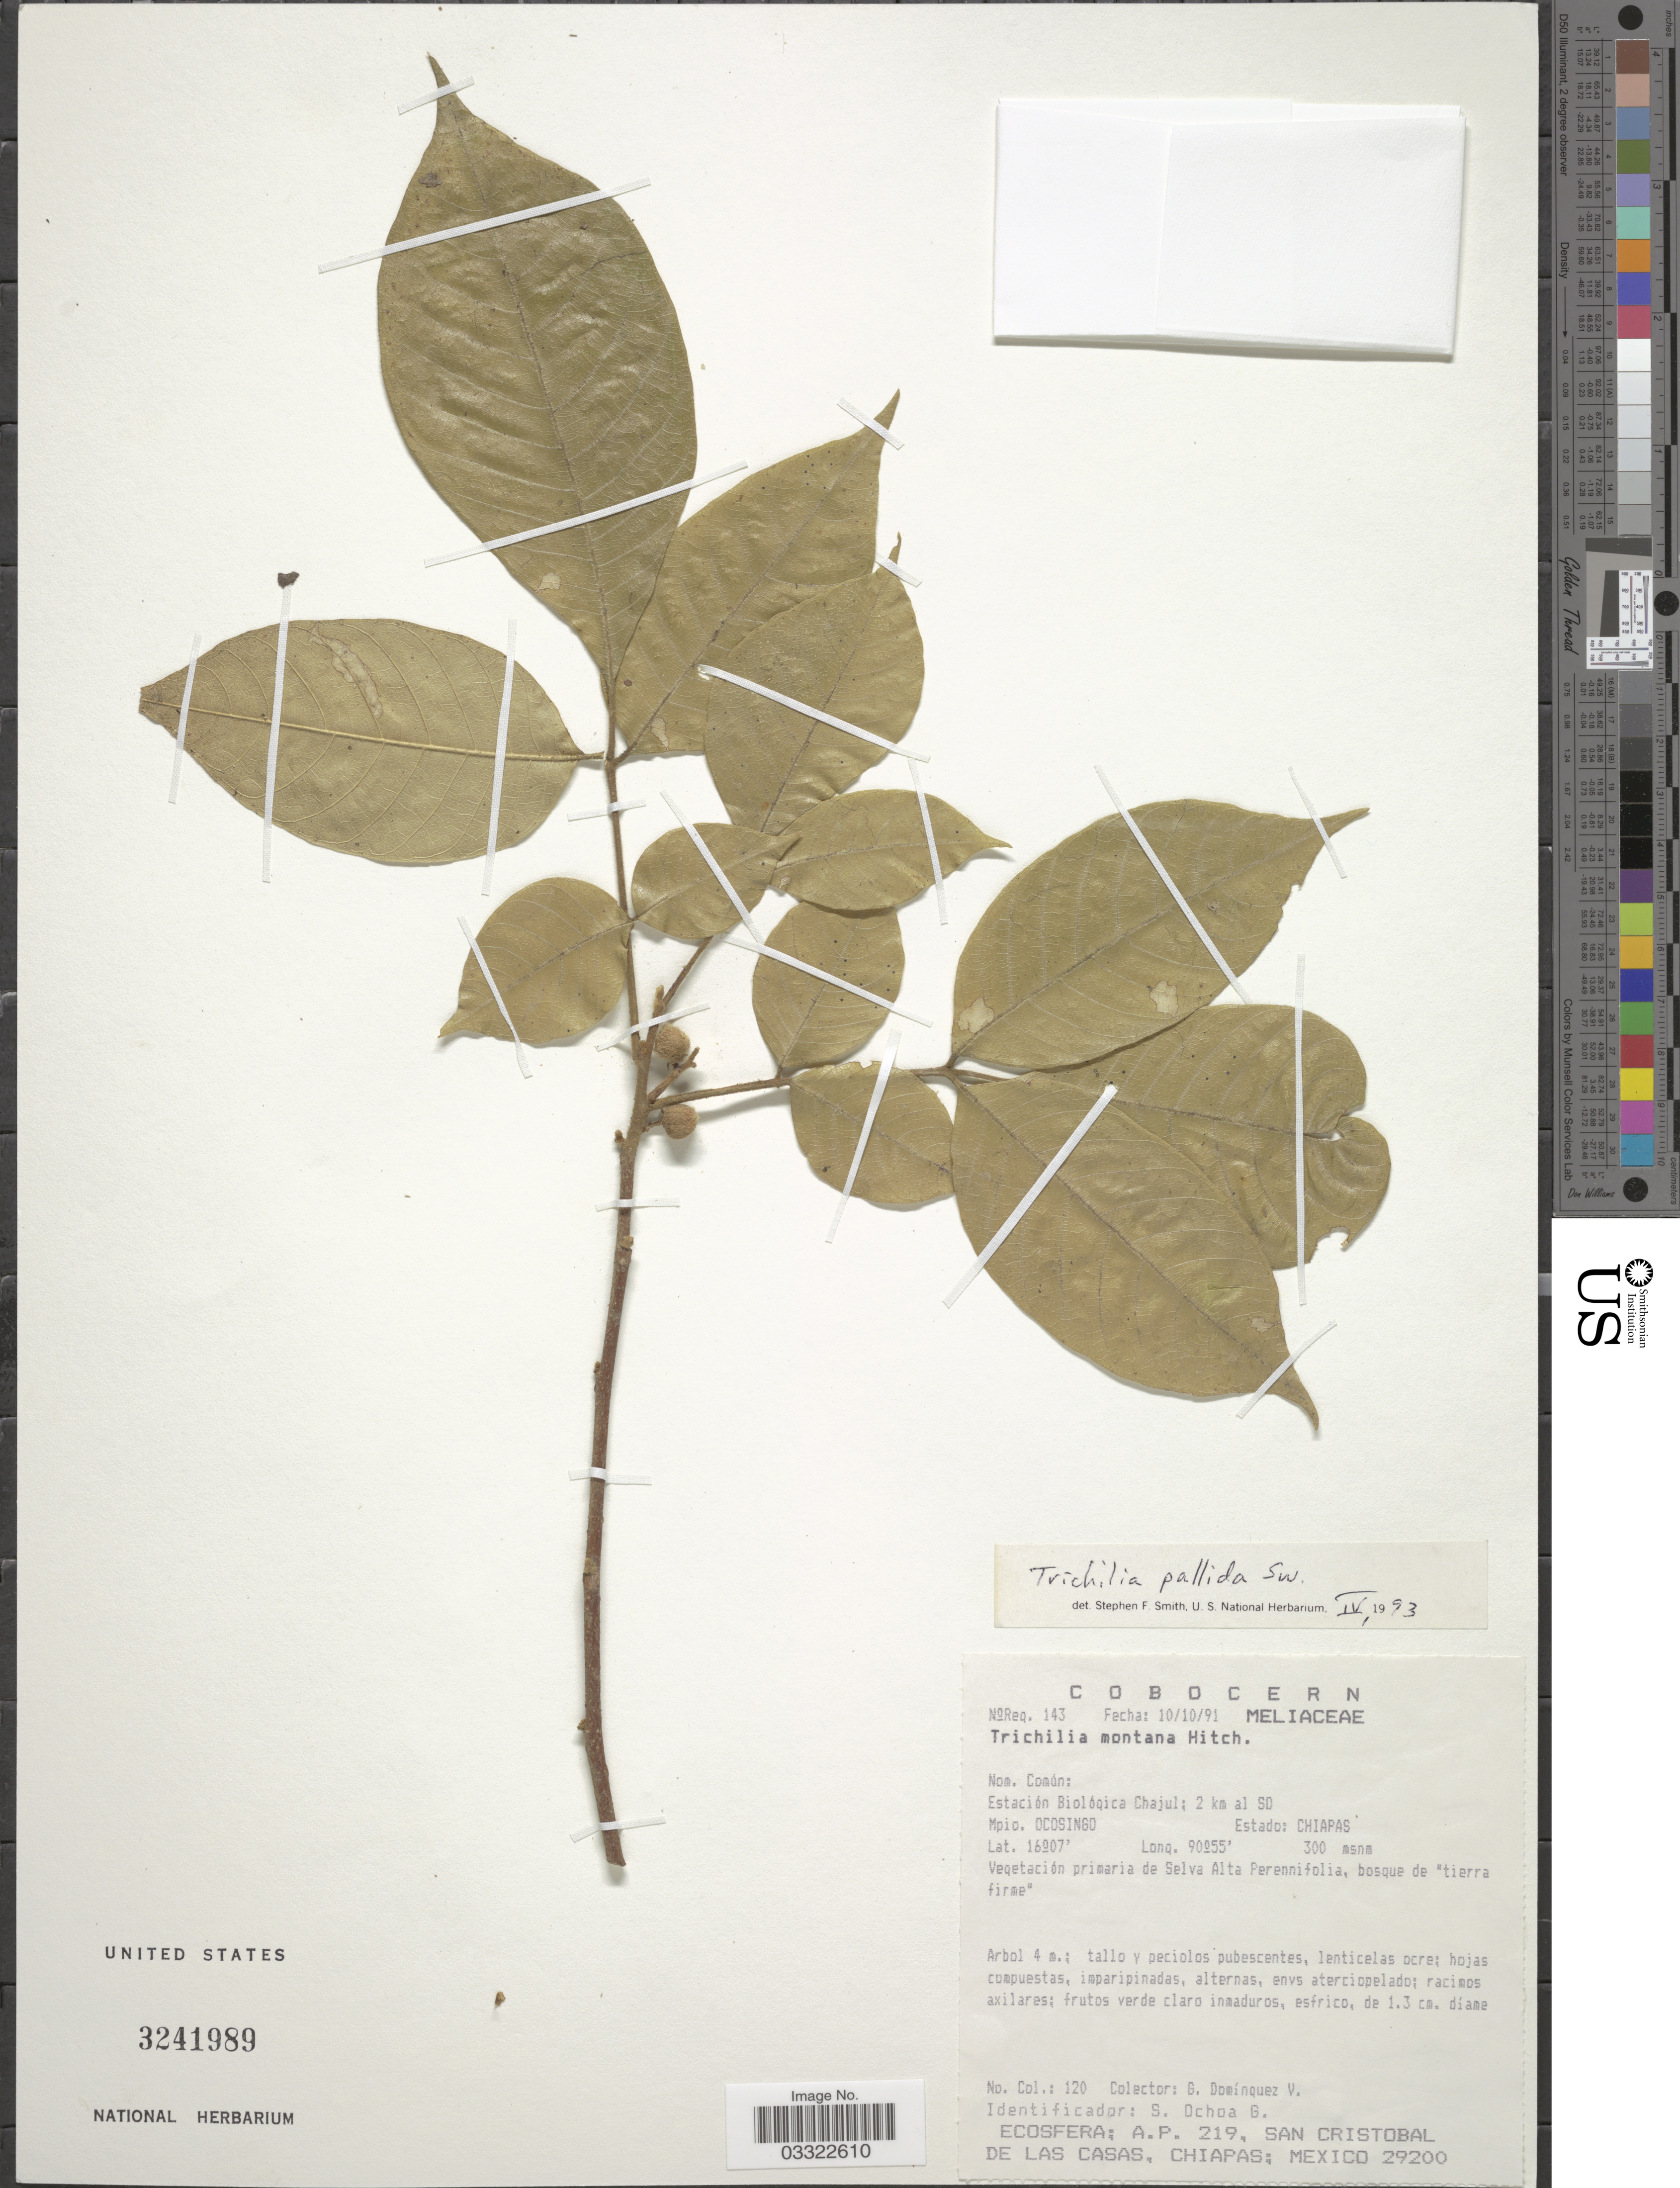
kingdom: Plantae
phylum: Tracheophyta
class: Magnoliopsida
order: Sapindales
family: Meliaceae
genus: Trichilia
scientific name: Trichilia pallida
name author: Sw.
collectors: G. Dominquez V.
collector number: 120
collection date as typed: Transcribed d/m/y: 10/10/91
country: Mexico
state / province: Chiapas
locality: Estación Biológica Chajul; 2 km al SO. Mpio. Ocosingo.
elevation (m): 300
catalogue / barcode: US 3241989